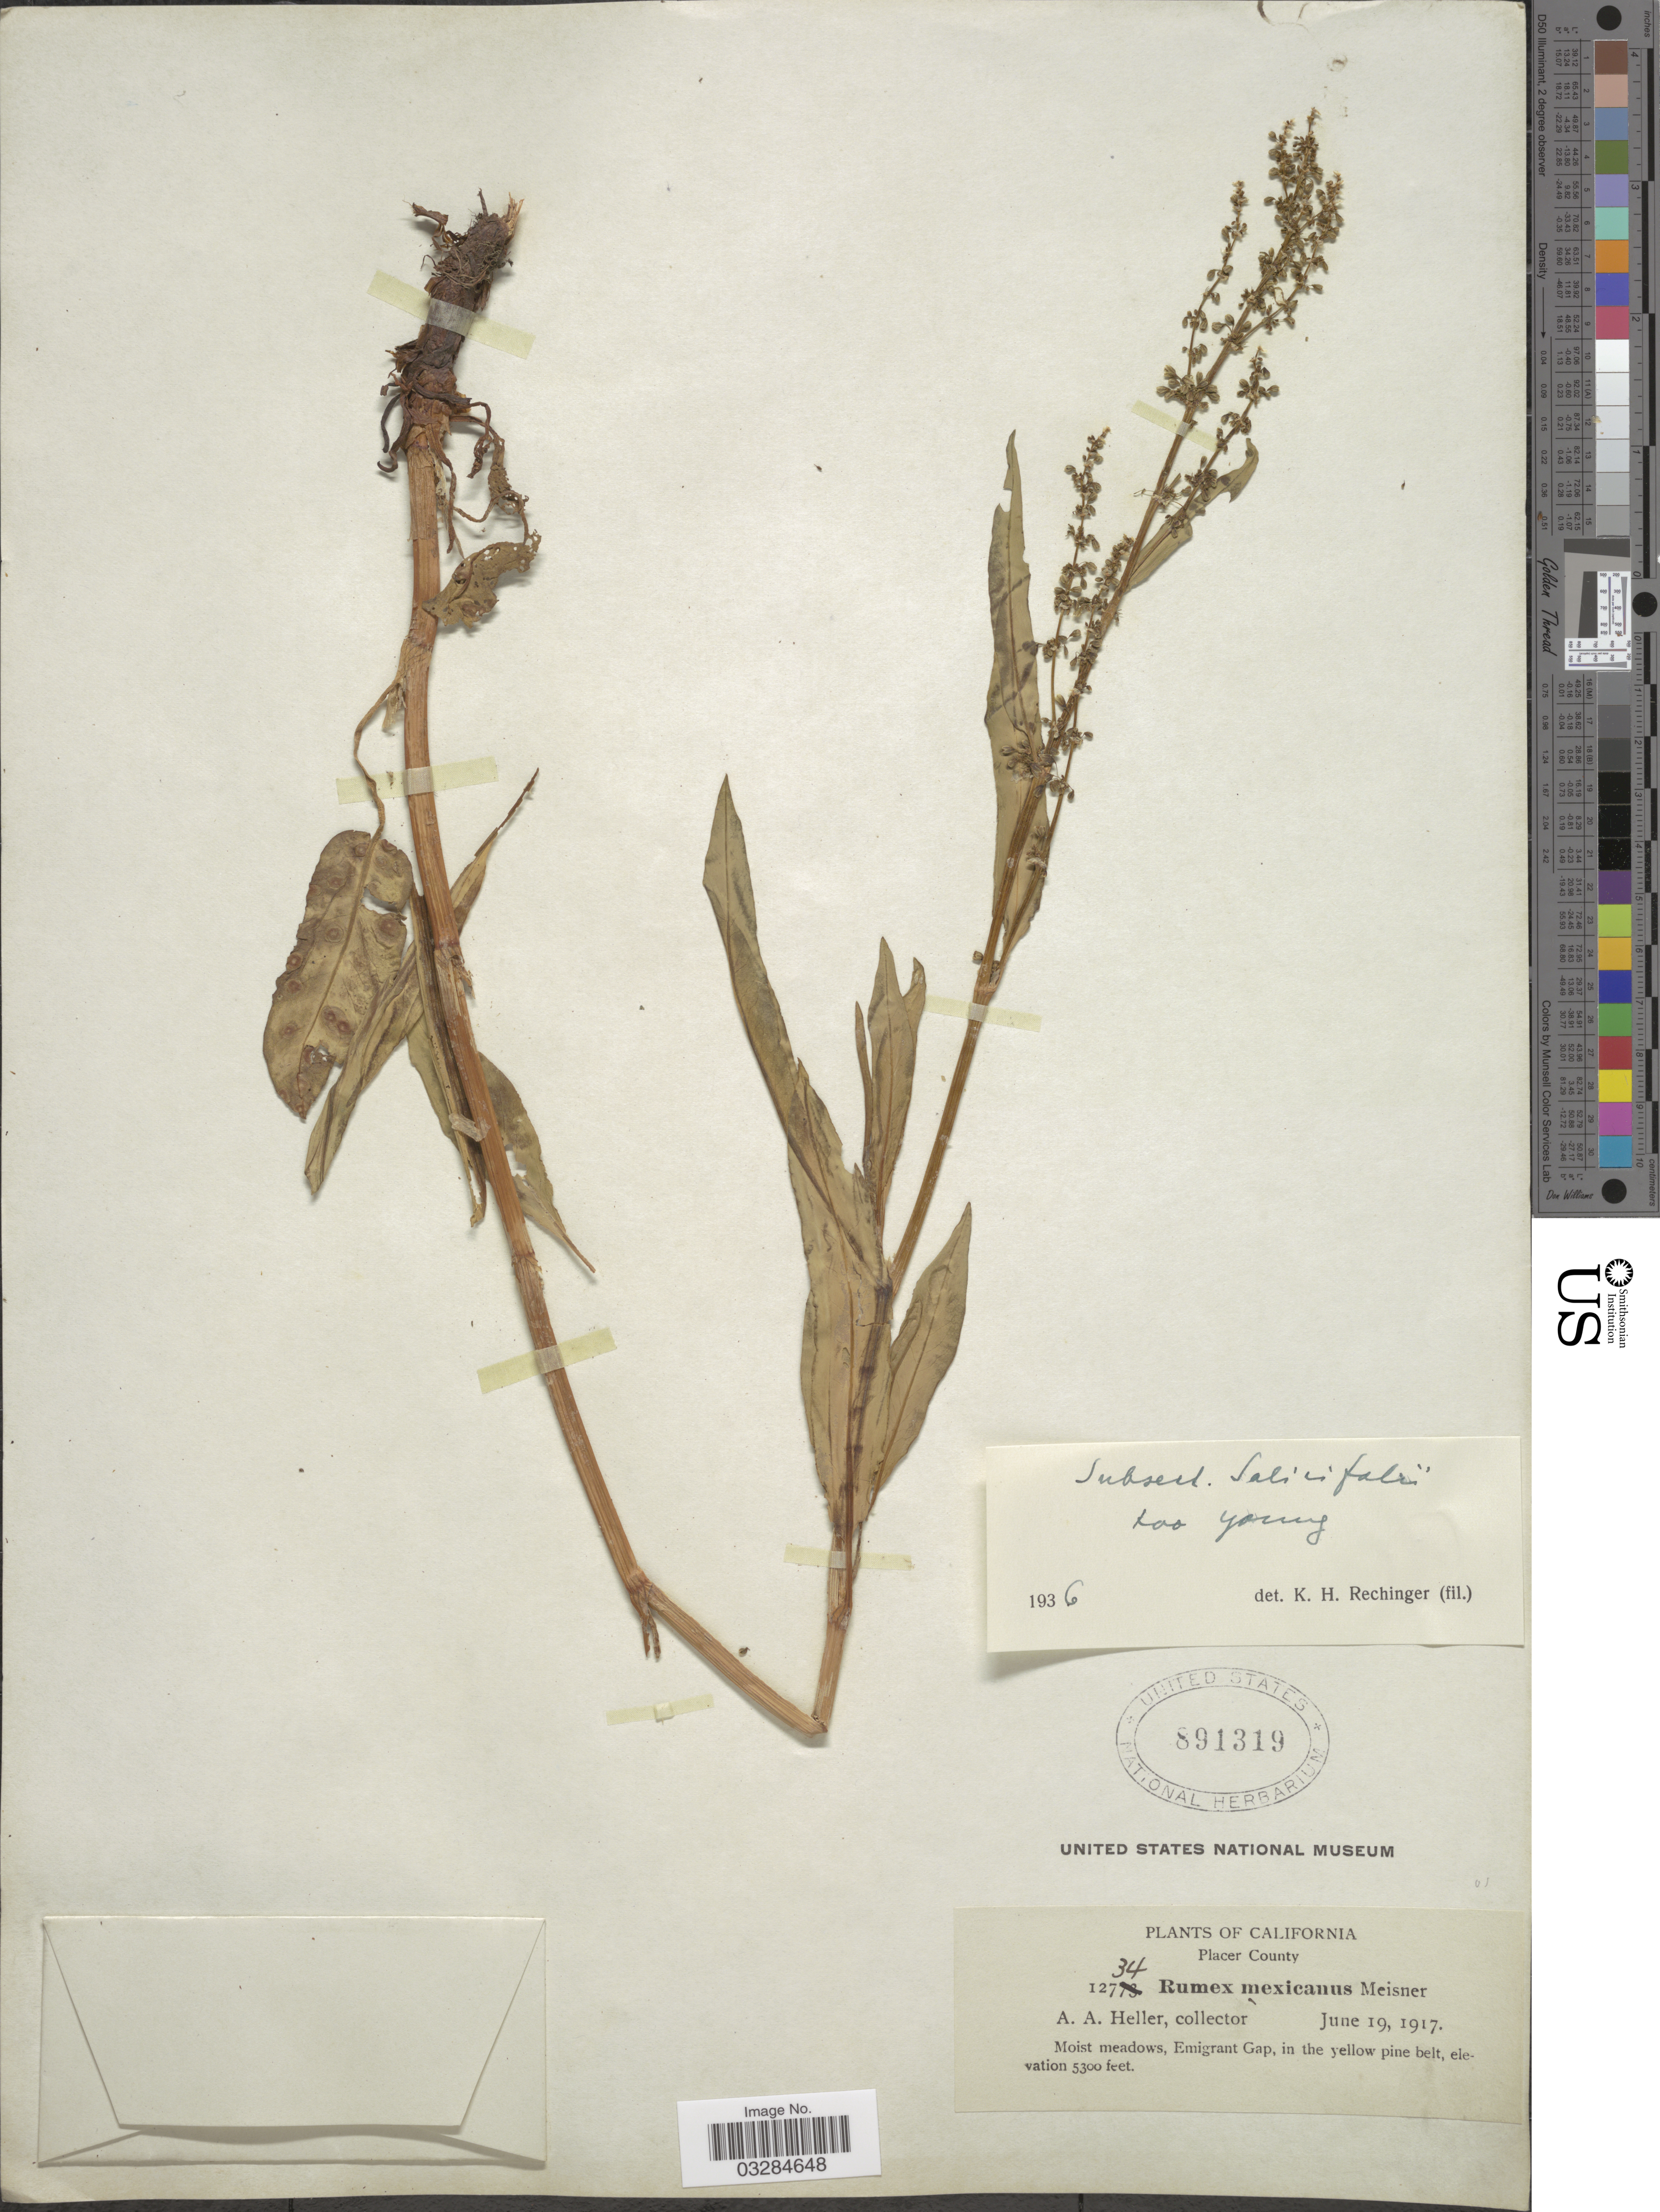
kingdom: Plantae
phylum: Tracheophyta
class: Magnoliopsida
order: Caryophyllales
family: Polygonaceae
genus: Rumex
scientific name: Rumex salicifolius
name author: Weinm.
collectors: A. A. Heller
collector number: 12734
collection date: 1917-06-19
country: United States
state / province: California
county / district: Placer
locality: Placer County, Moist meadows, Emigrant Gap, in the yellow pine belt.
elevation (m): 1615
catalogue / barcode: US 891319